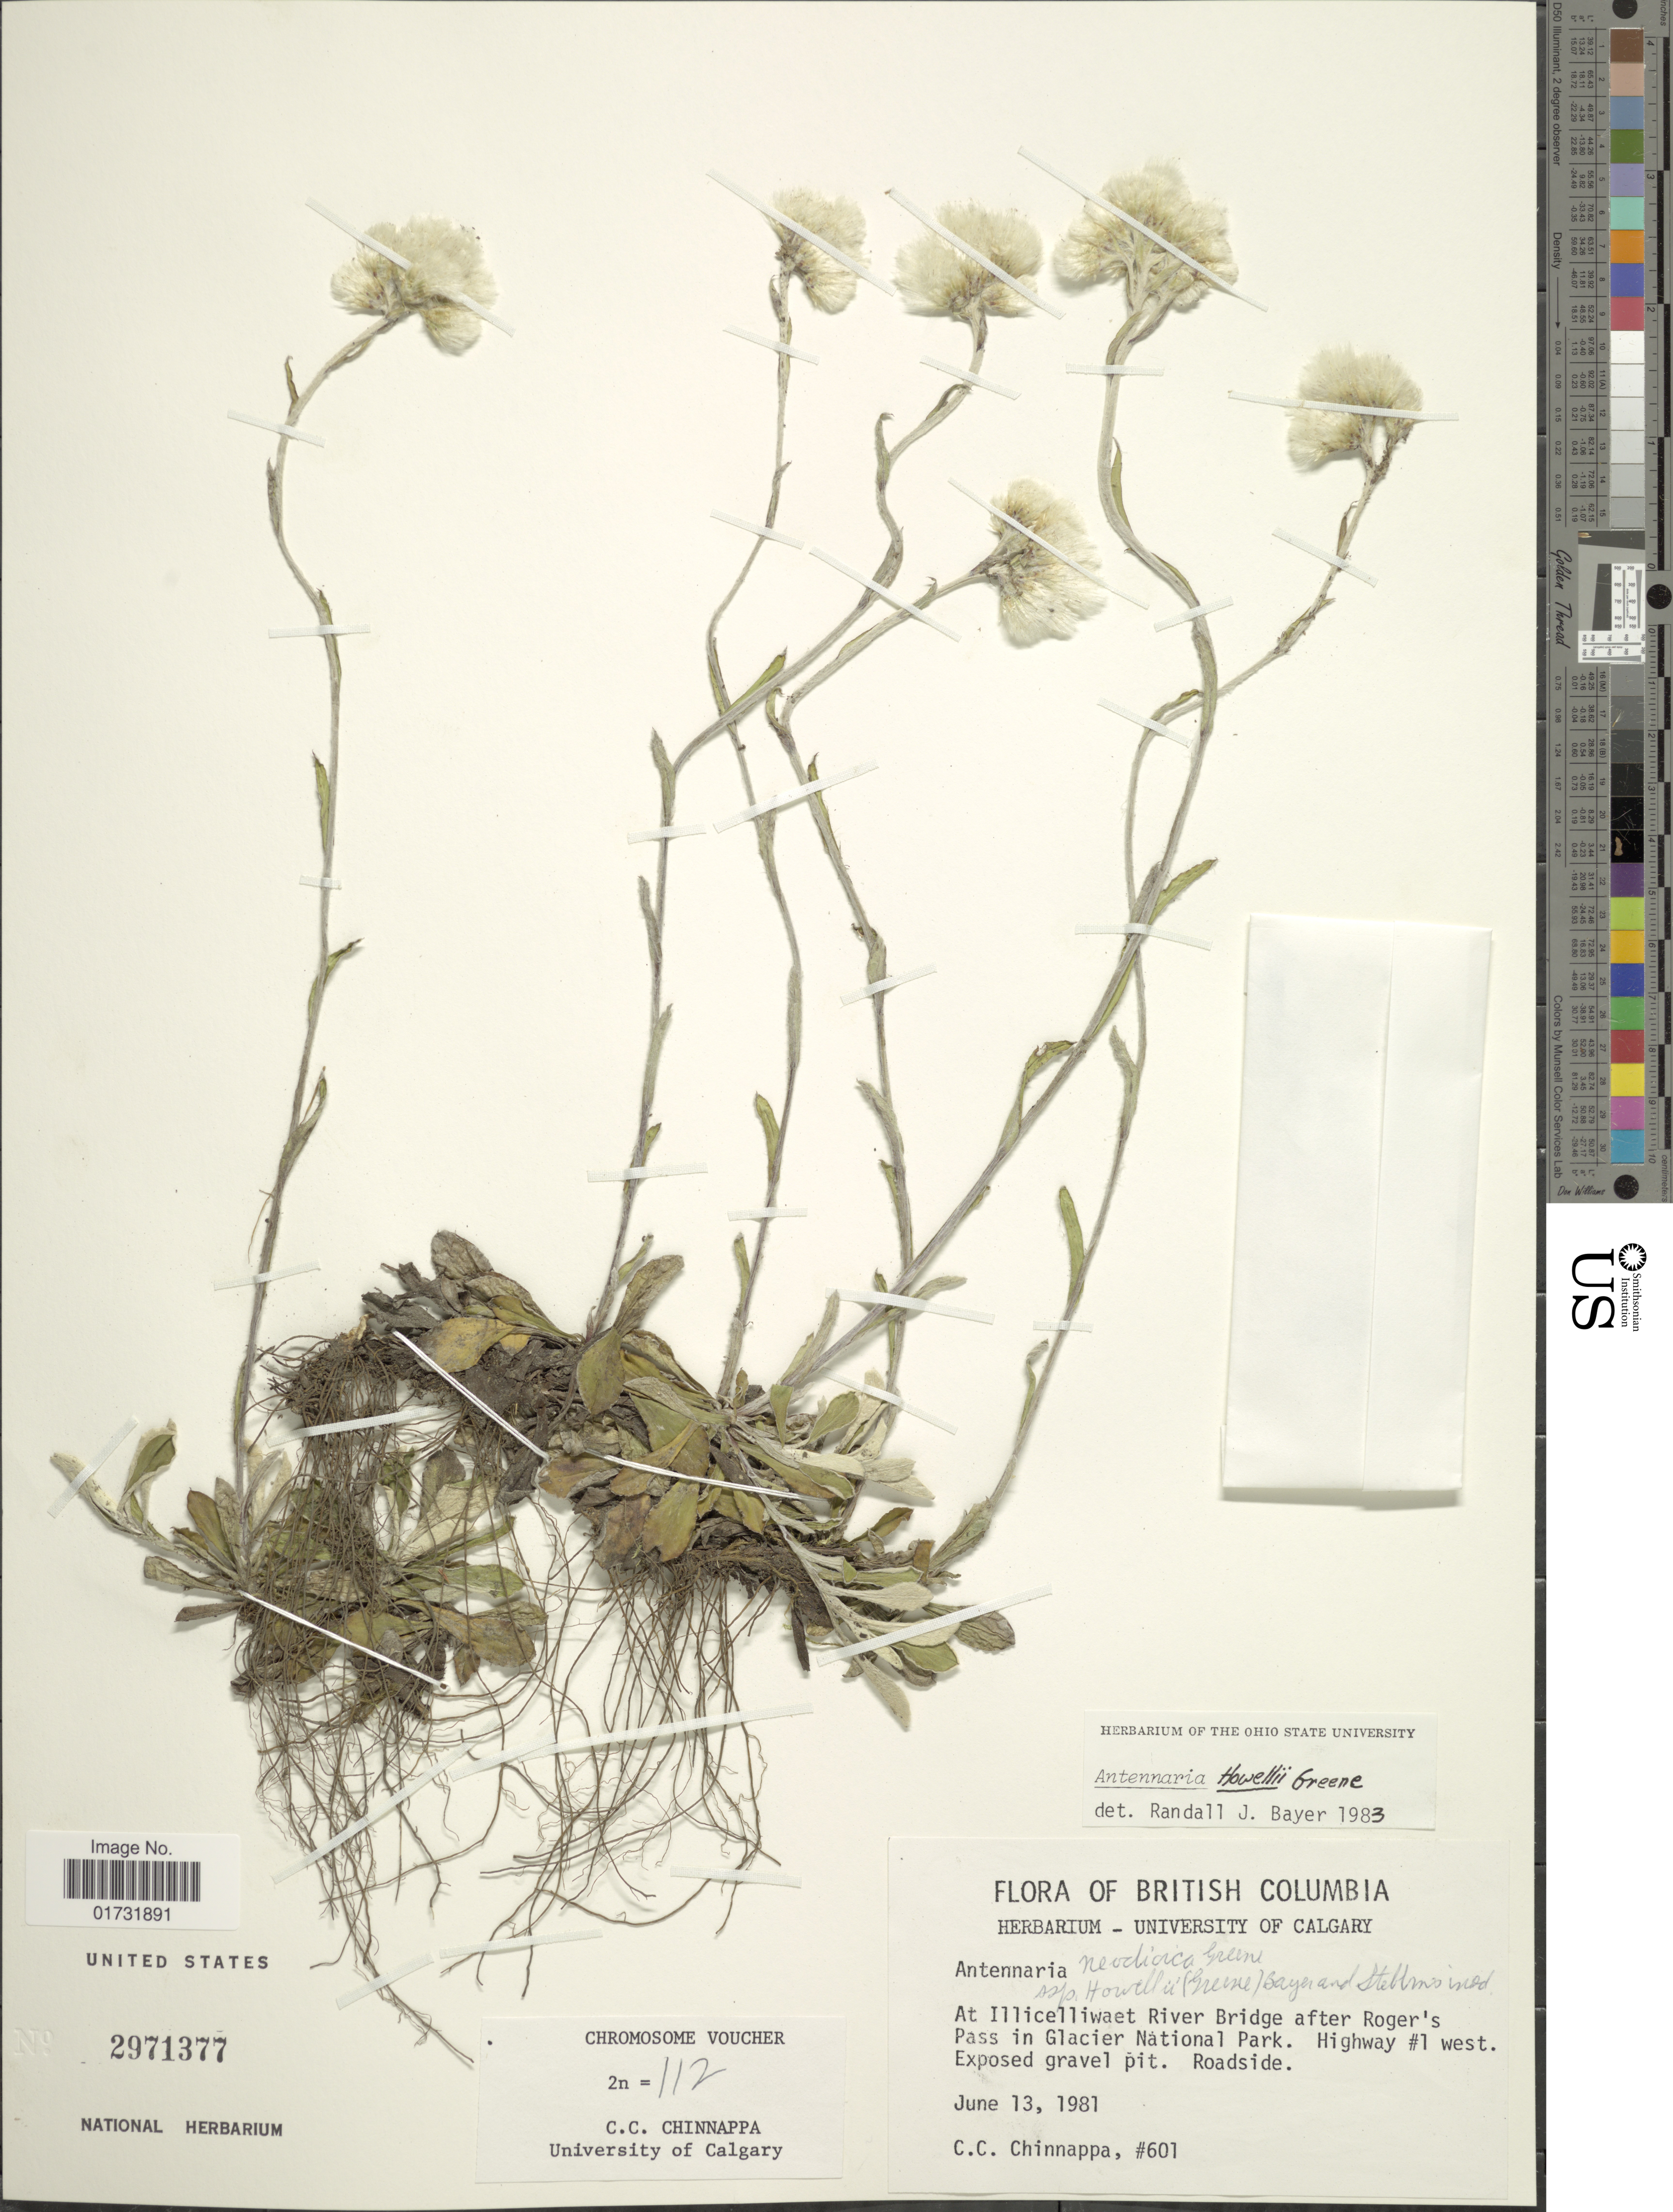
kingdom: Plantae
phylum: Tracheophyta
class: Magnoliopsida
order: Asterales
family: Asteraceae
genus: Antennaria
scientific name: Antennaria neodioica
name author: Greene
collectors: C. Chinnappa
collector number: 601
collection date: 1981-06-13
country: Canada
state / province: British Columbia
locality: At Illicelliwaet River Bridge after Roger's Pass in Glacier National Park. Highway #1 west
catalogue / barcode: US 2971377